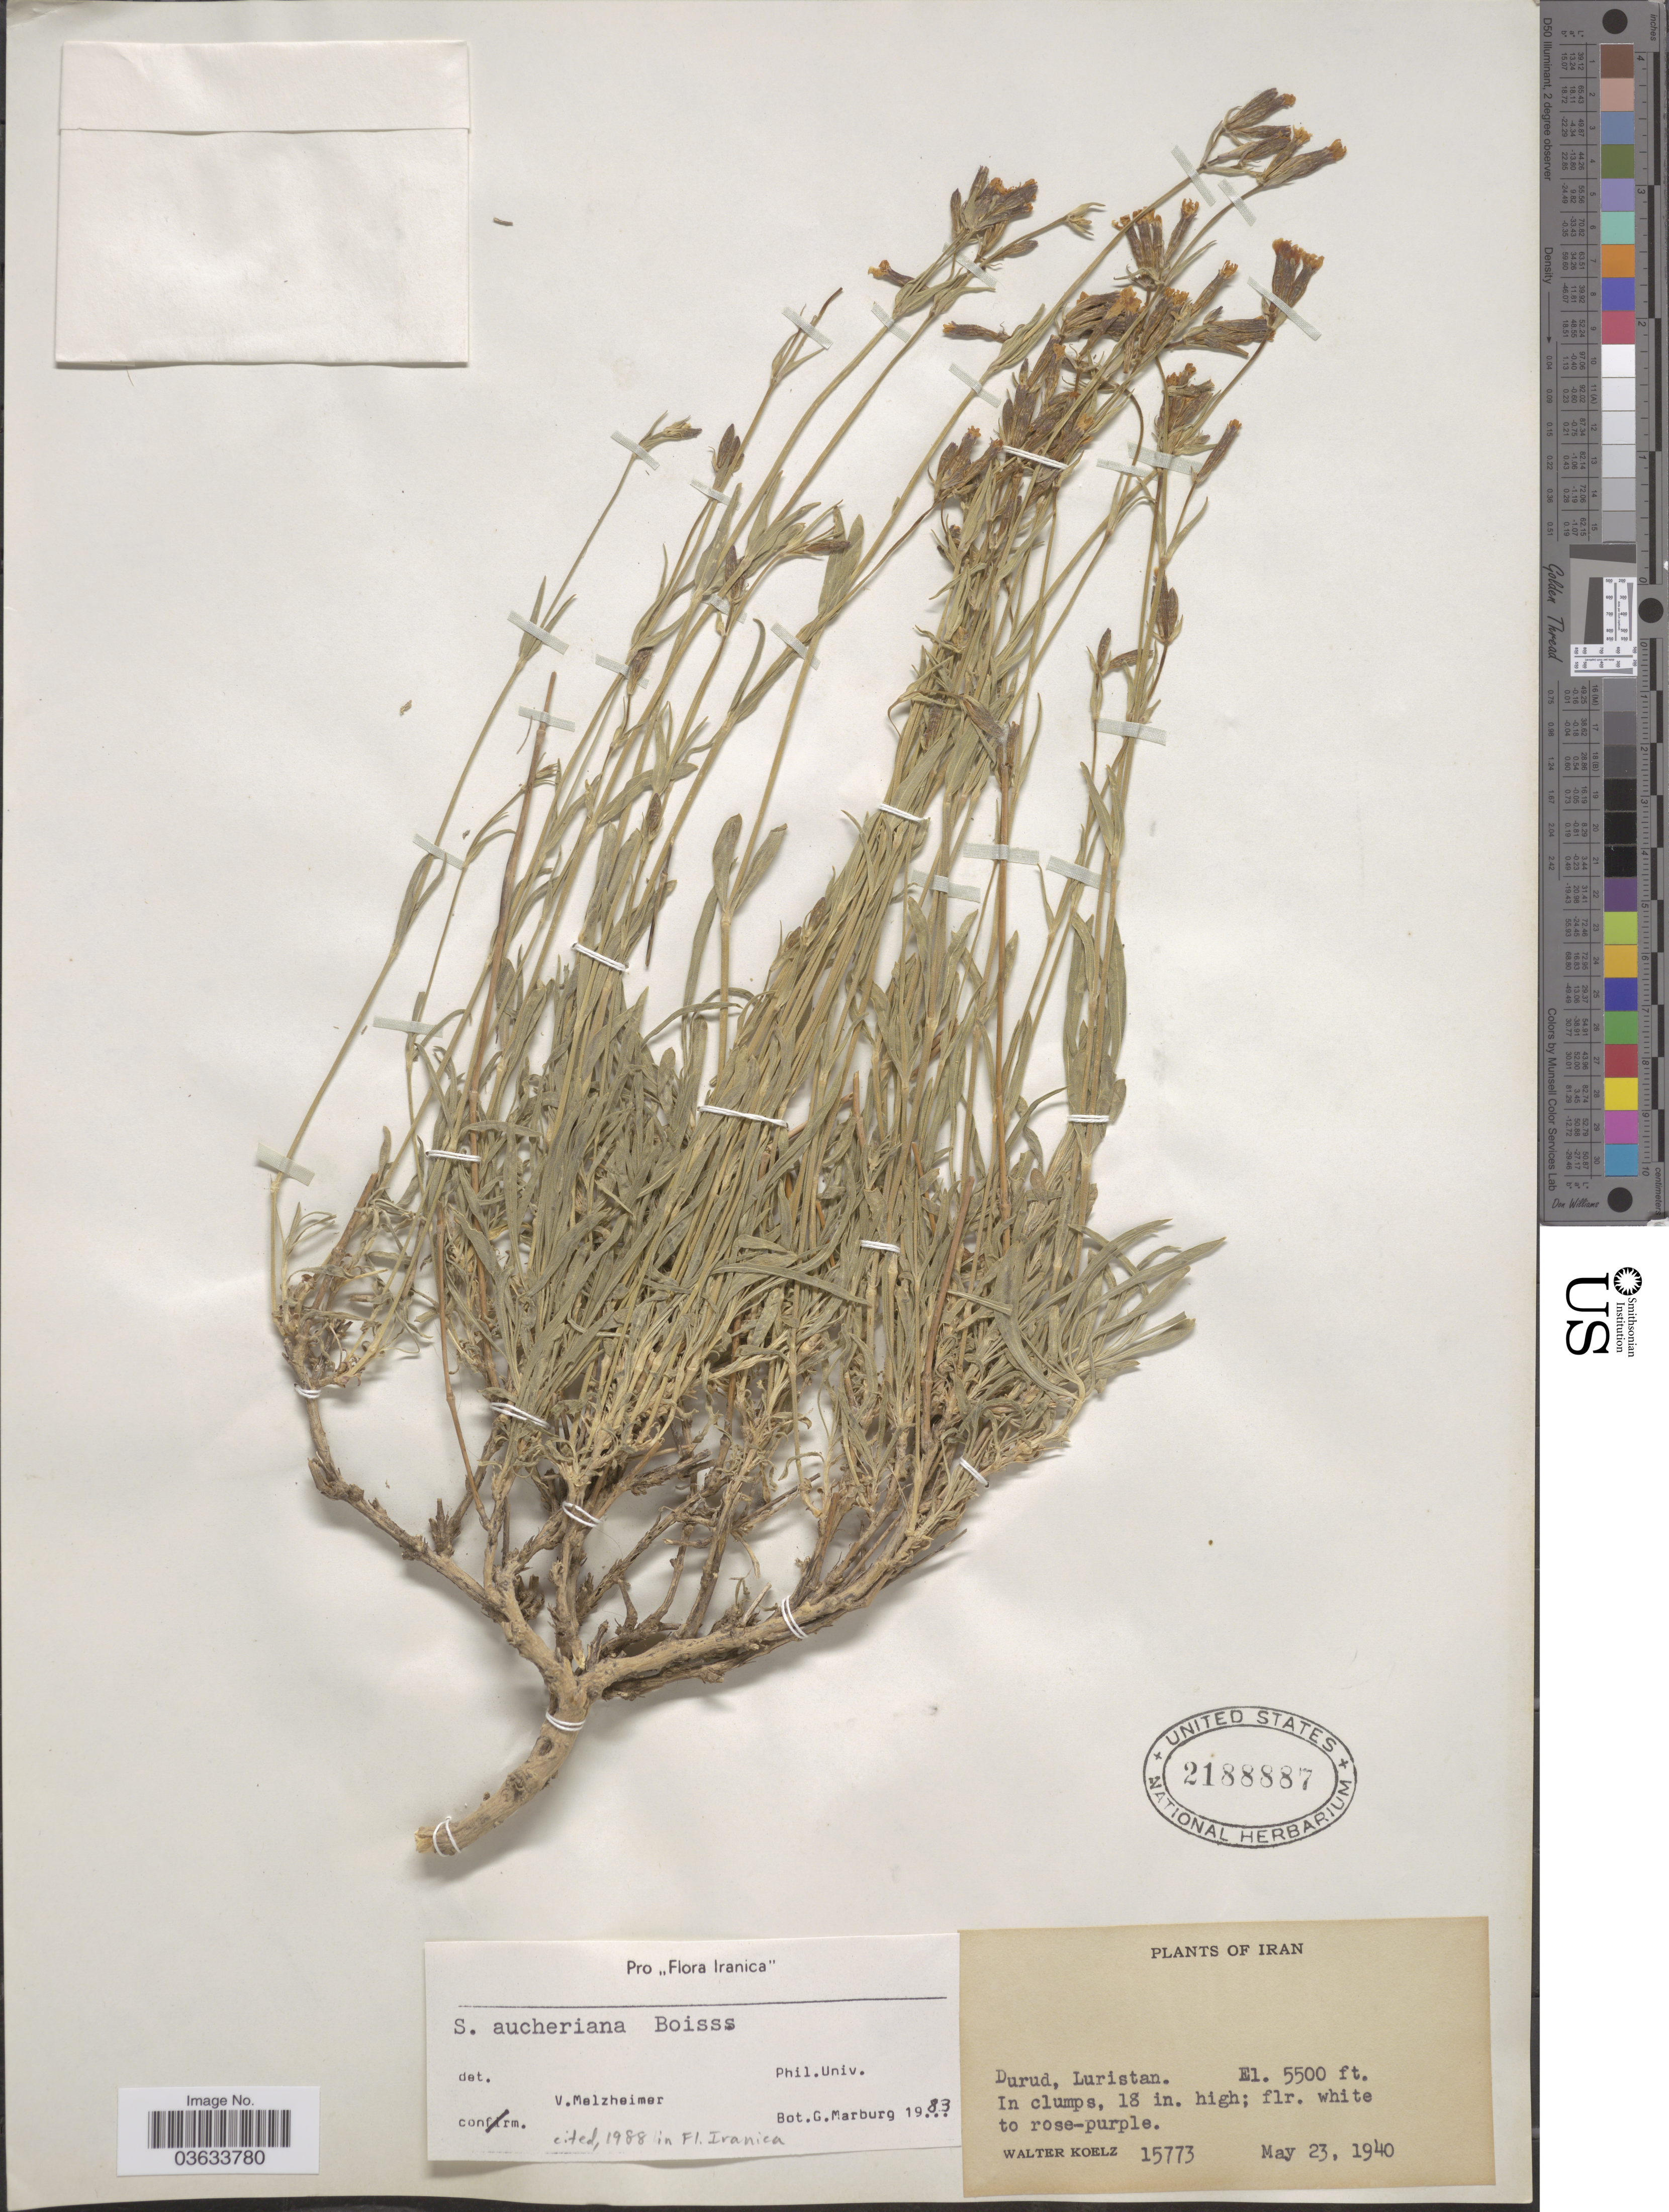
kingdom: Plantae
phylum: Tracheophyta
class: Magnoliopsida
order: Caryophyllales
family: Caryophyllaceae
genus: Silene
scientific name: Silene aucheriana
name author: Boiss.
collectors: W. N. Koelz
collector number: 15773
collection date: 1940-05-23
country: Iran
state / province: Lorestan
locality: Durud, Luristan.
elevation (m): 1676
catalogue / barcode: US 2188887